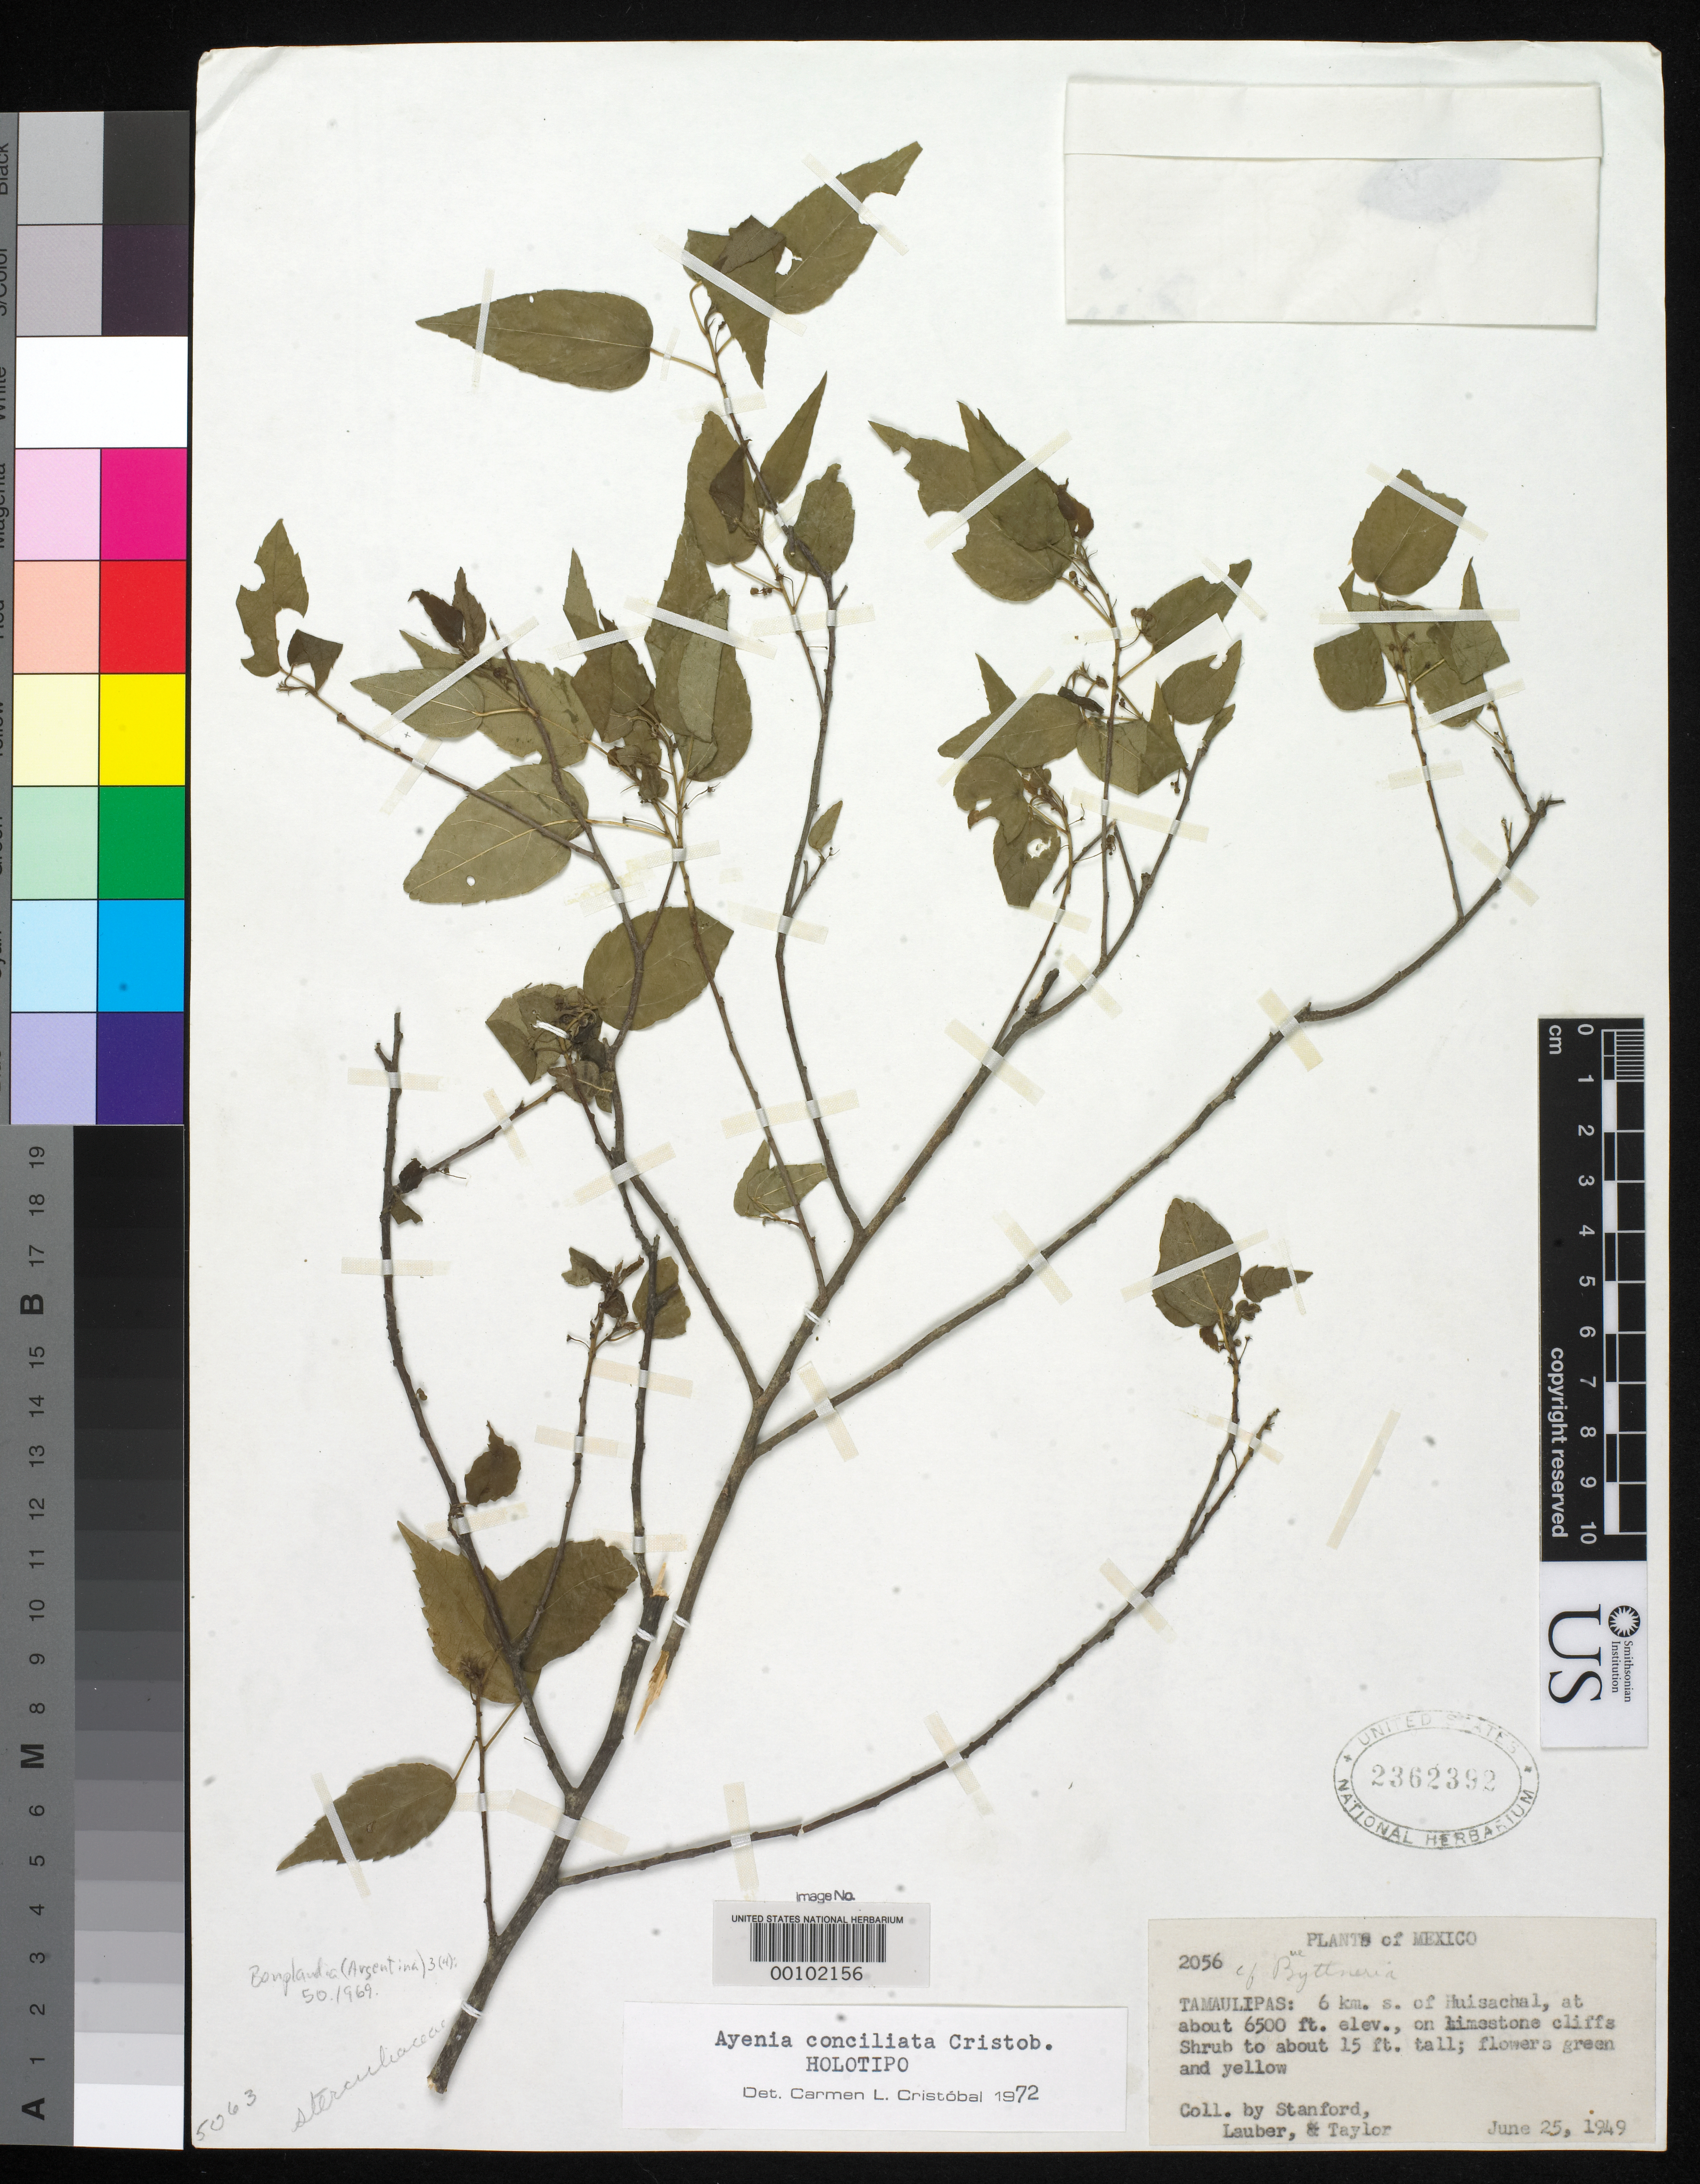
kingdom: Plantae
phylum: Tracheophyta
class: Magnoliopsida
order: Malvales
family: Malvaceae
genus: Ayenia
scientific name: Ayenia conciliata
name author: Cristóbal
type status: Holotype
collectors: L. R. Stanford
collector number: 2056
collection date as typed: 25 Jun 1949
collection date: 1949-06-25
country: Mexico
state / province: Tamaulipas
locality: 6 km S of Huisachal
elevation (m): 1981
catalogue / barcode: US 2362392